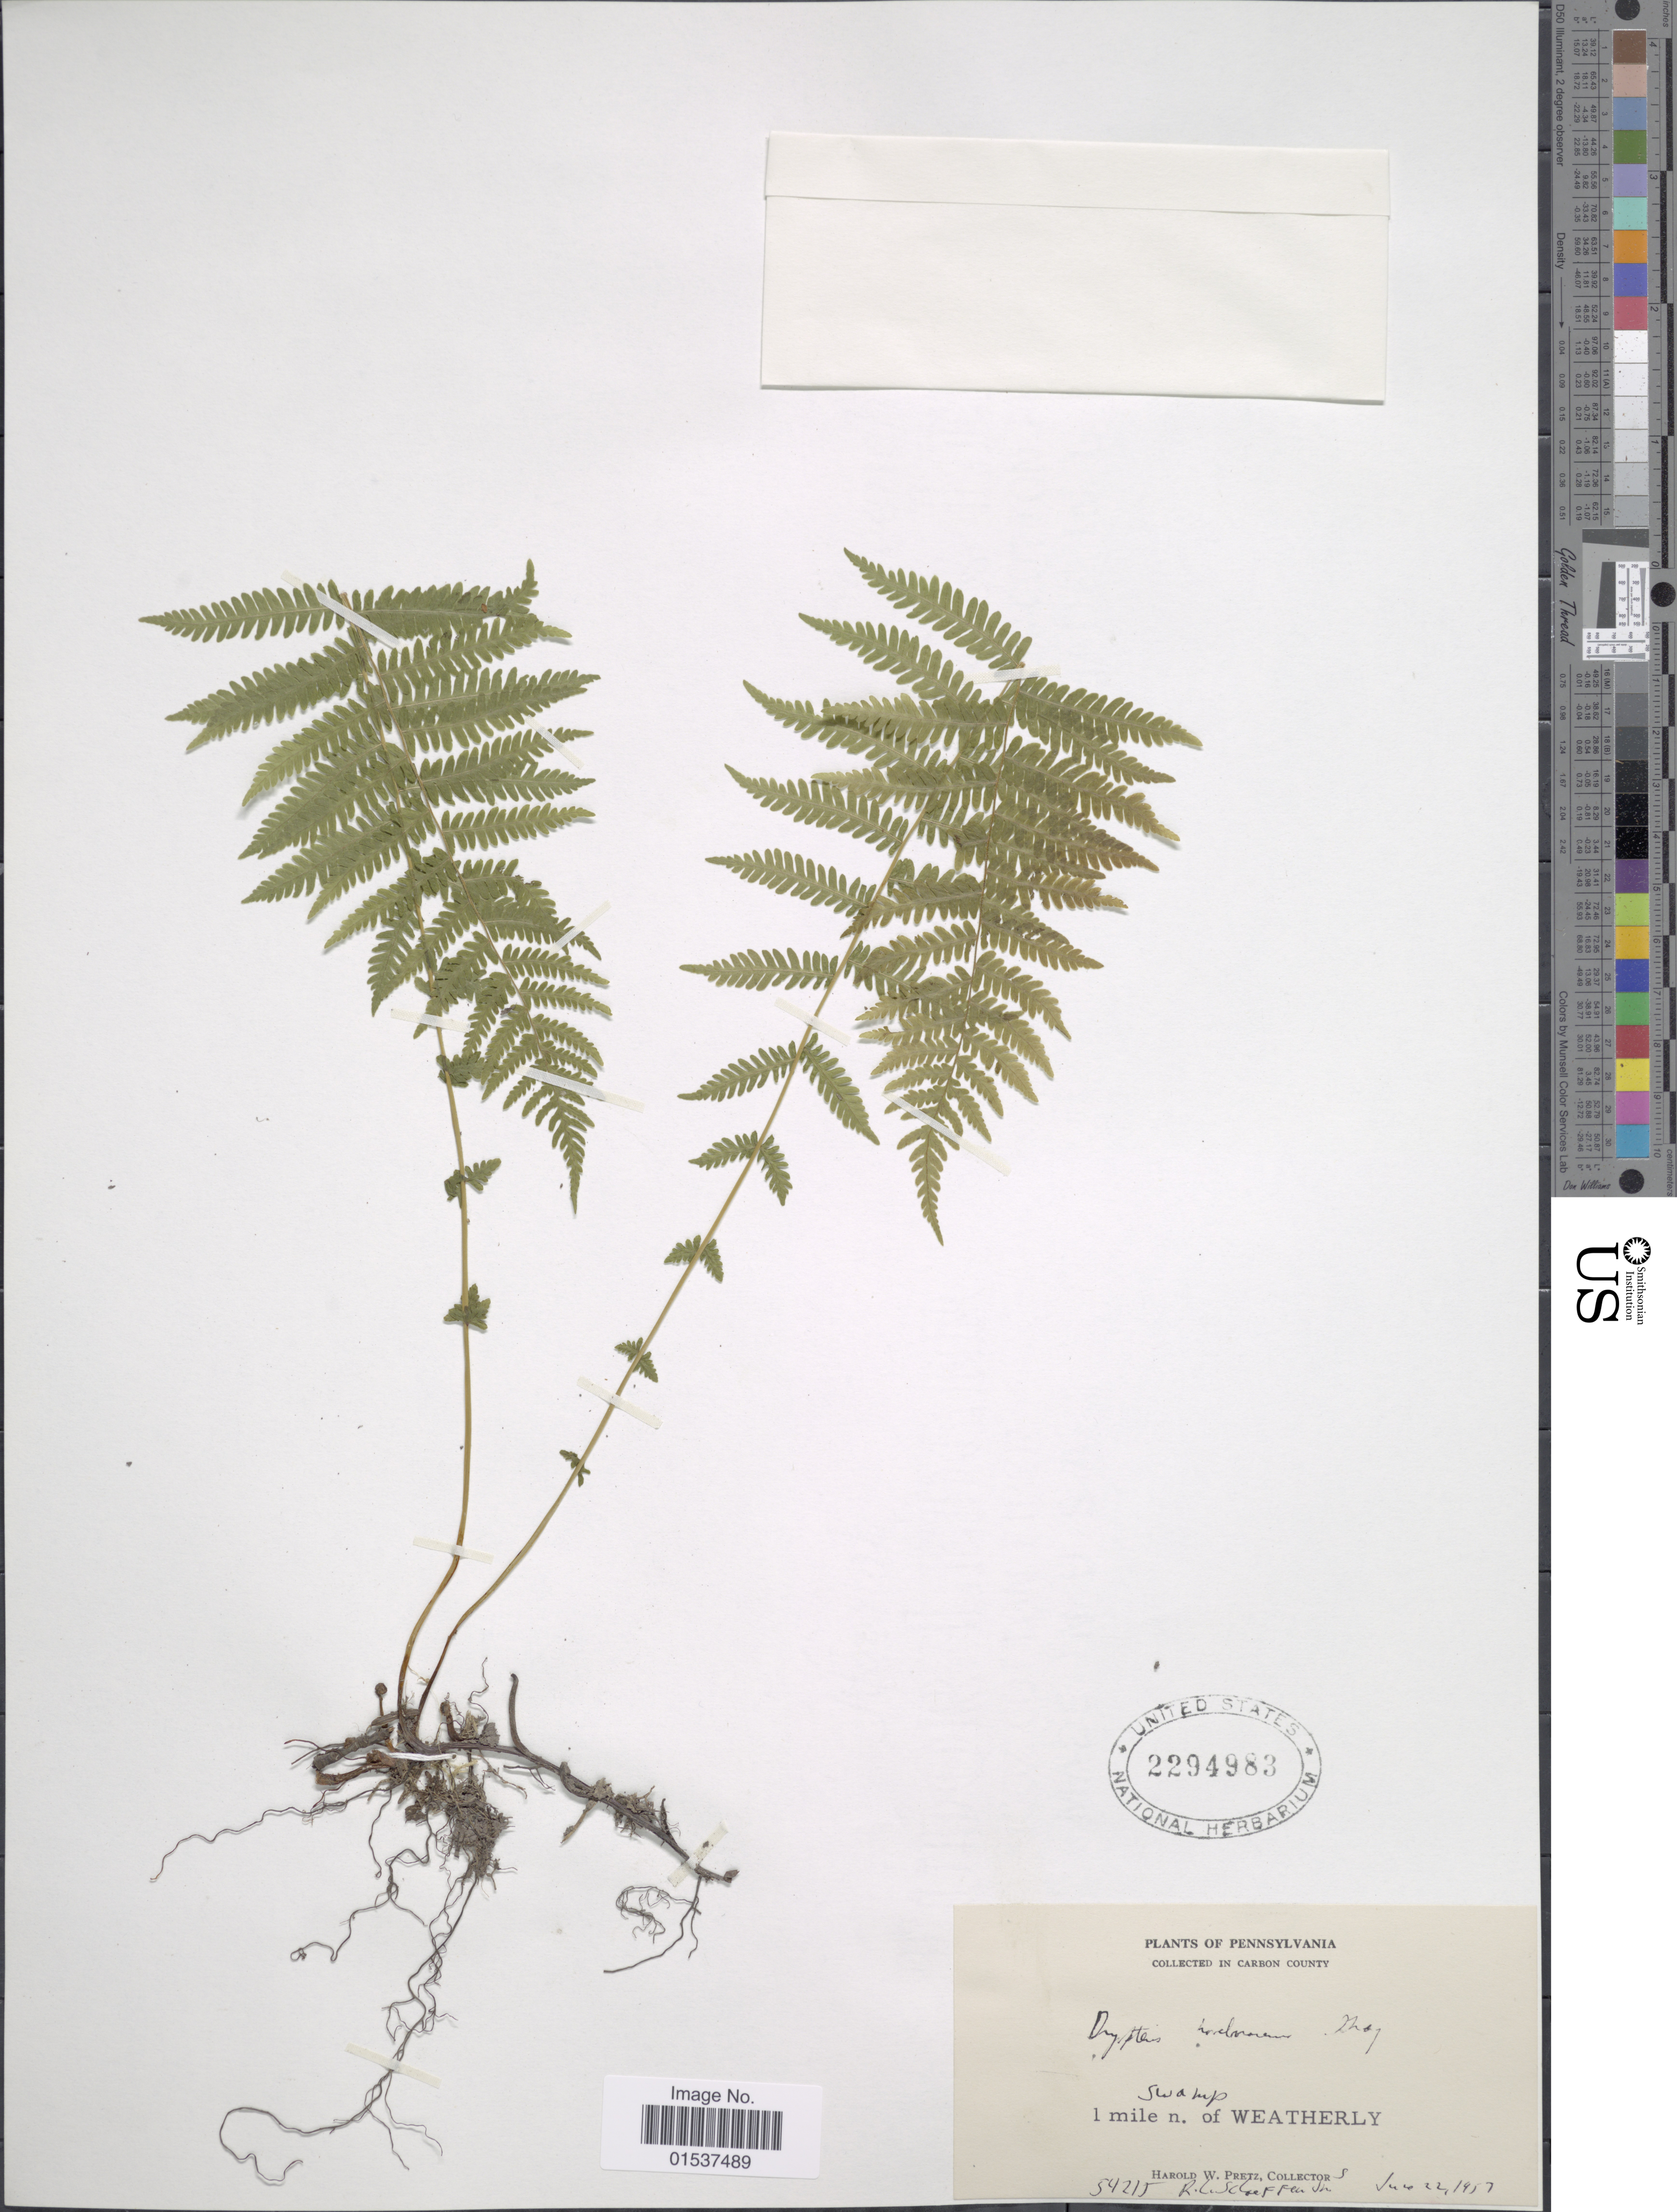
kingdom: Plantae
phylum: Tracheophyta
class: Polypodiopsida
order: Polypodiales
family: Thelypteridaceae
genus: Parathelypteris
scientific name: Parathelypteris noveboracensis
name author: (L.) Ching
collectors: H. W. Pretz & R. L. Schaeffer Jr.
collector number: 54215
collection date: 1957-06-22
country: United States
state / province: Pennsylvania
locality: Carbon County. 1 mile n. of Weatherly.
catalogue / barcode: US 2294983